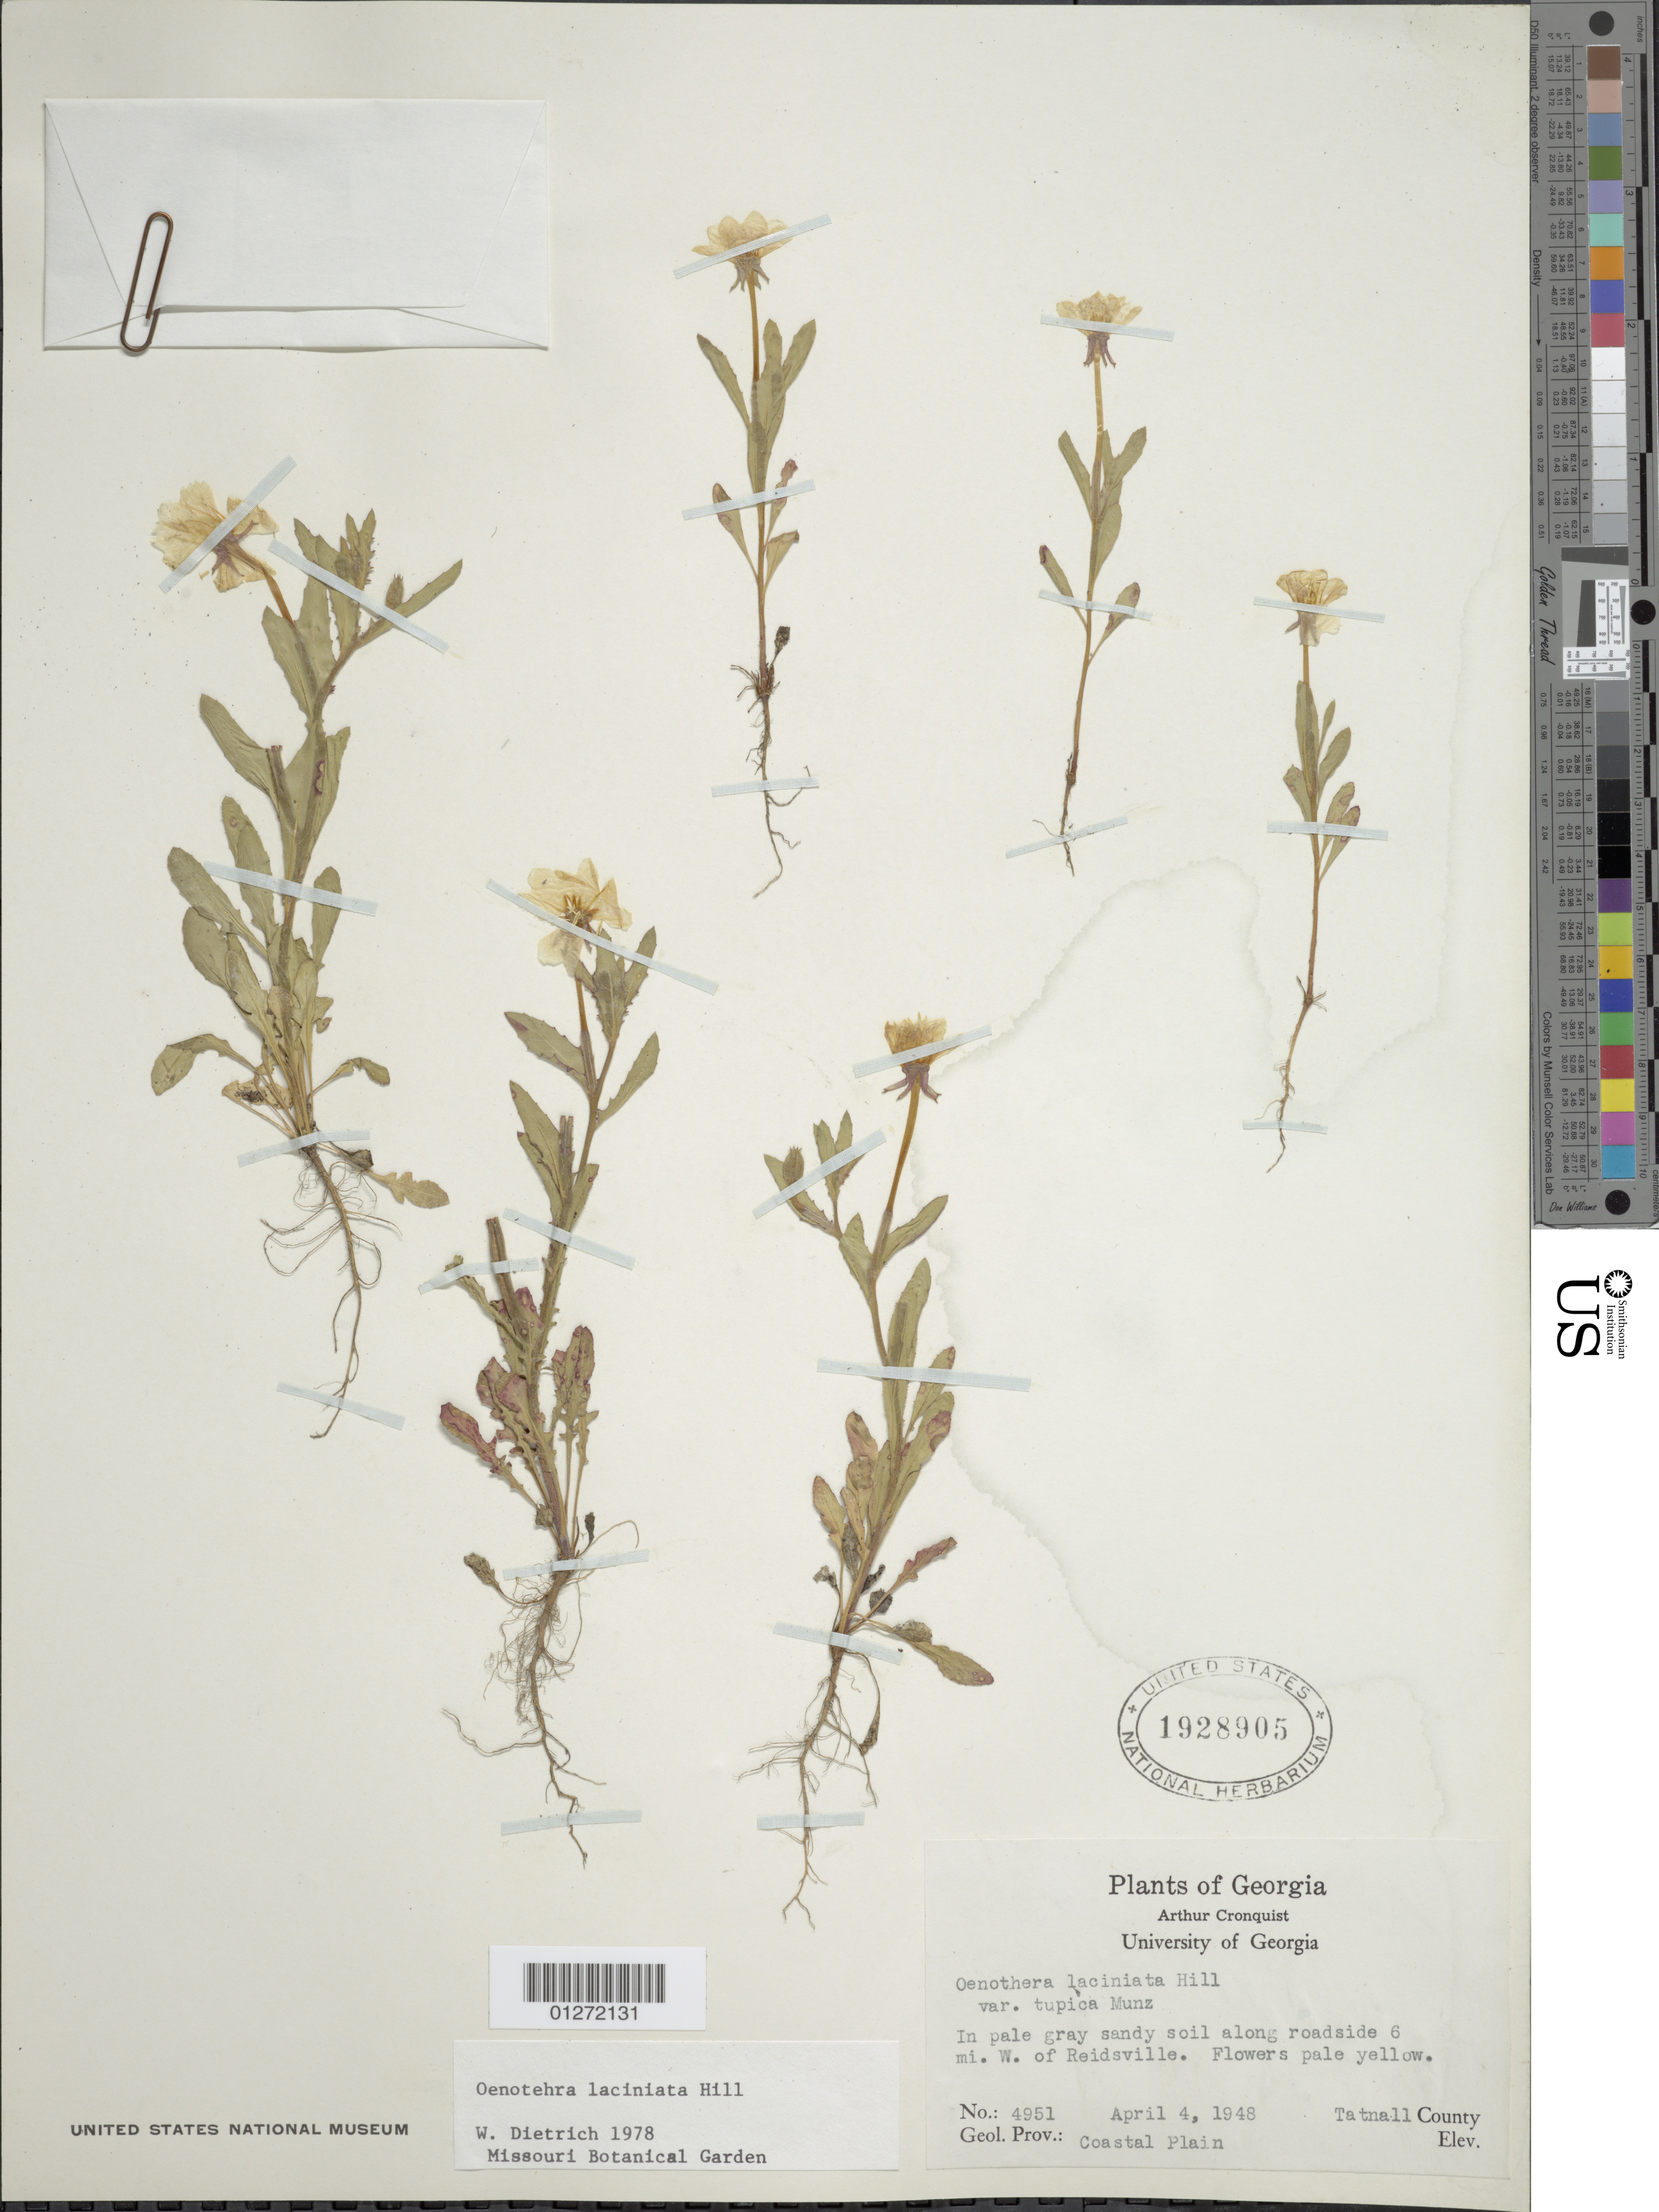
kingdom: Plantae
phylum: Tracheophyta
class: Magnoliopsida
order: Myrtales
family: Onagraceae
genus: Oenothera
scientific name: Oenothera laciniata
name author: Hill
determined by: Dietrich, W.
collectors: A. J. Cronquist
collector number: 4951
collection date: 1948-04-04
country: United States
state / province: Georgia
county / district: Tatnall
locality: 6 mi W of Reidsville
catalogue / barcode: US 1928905